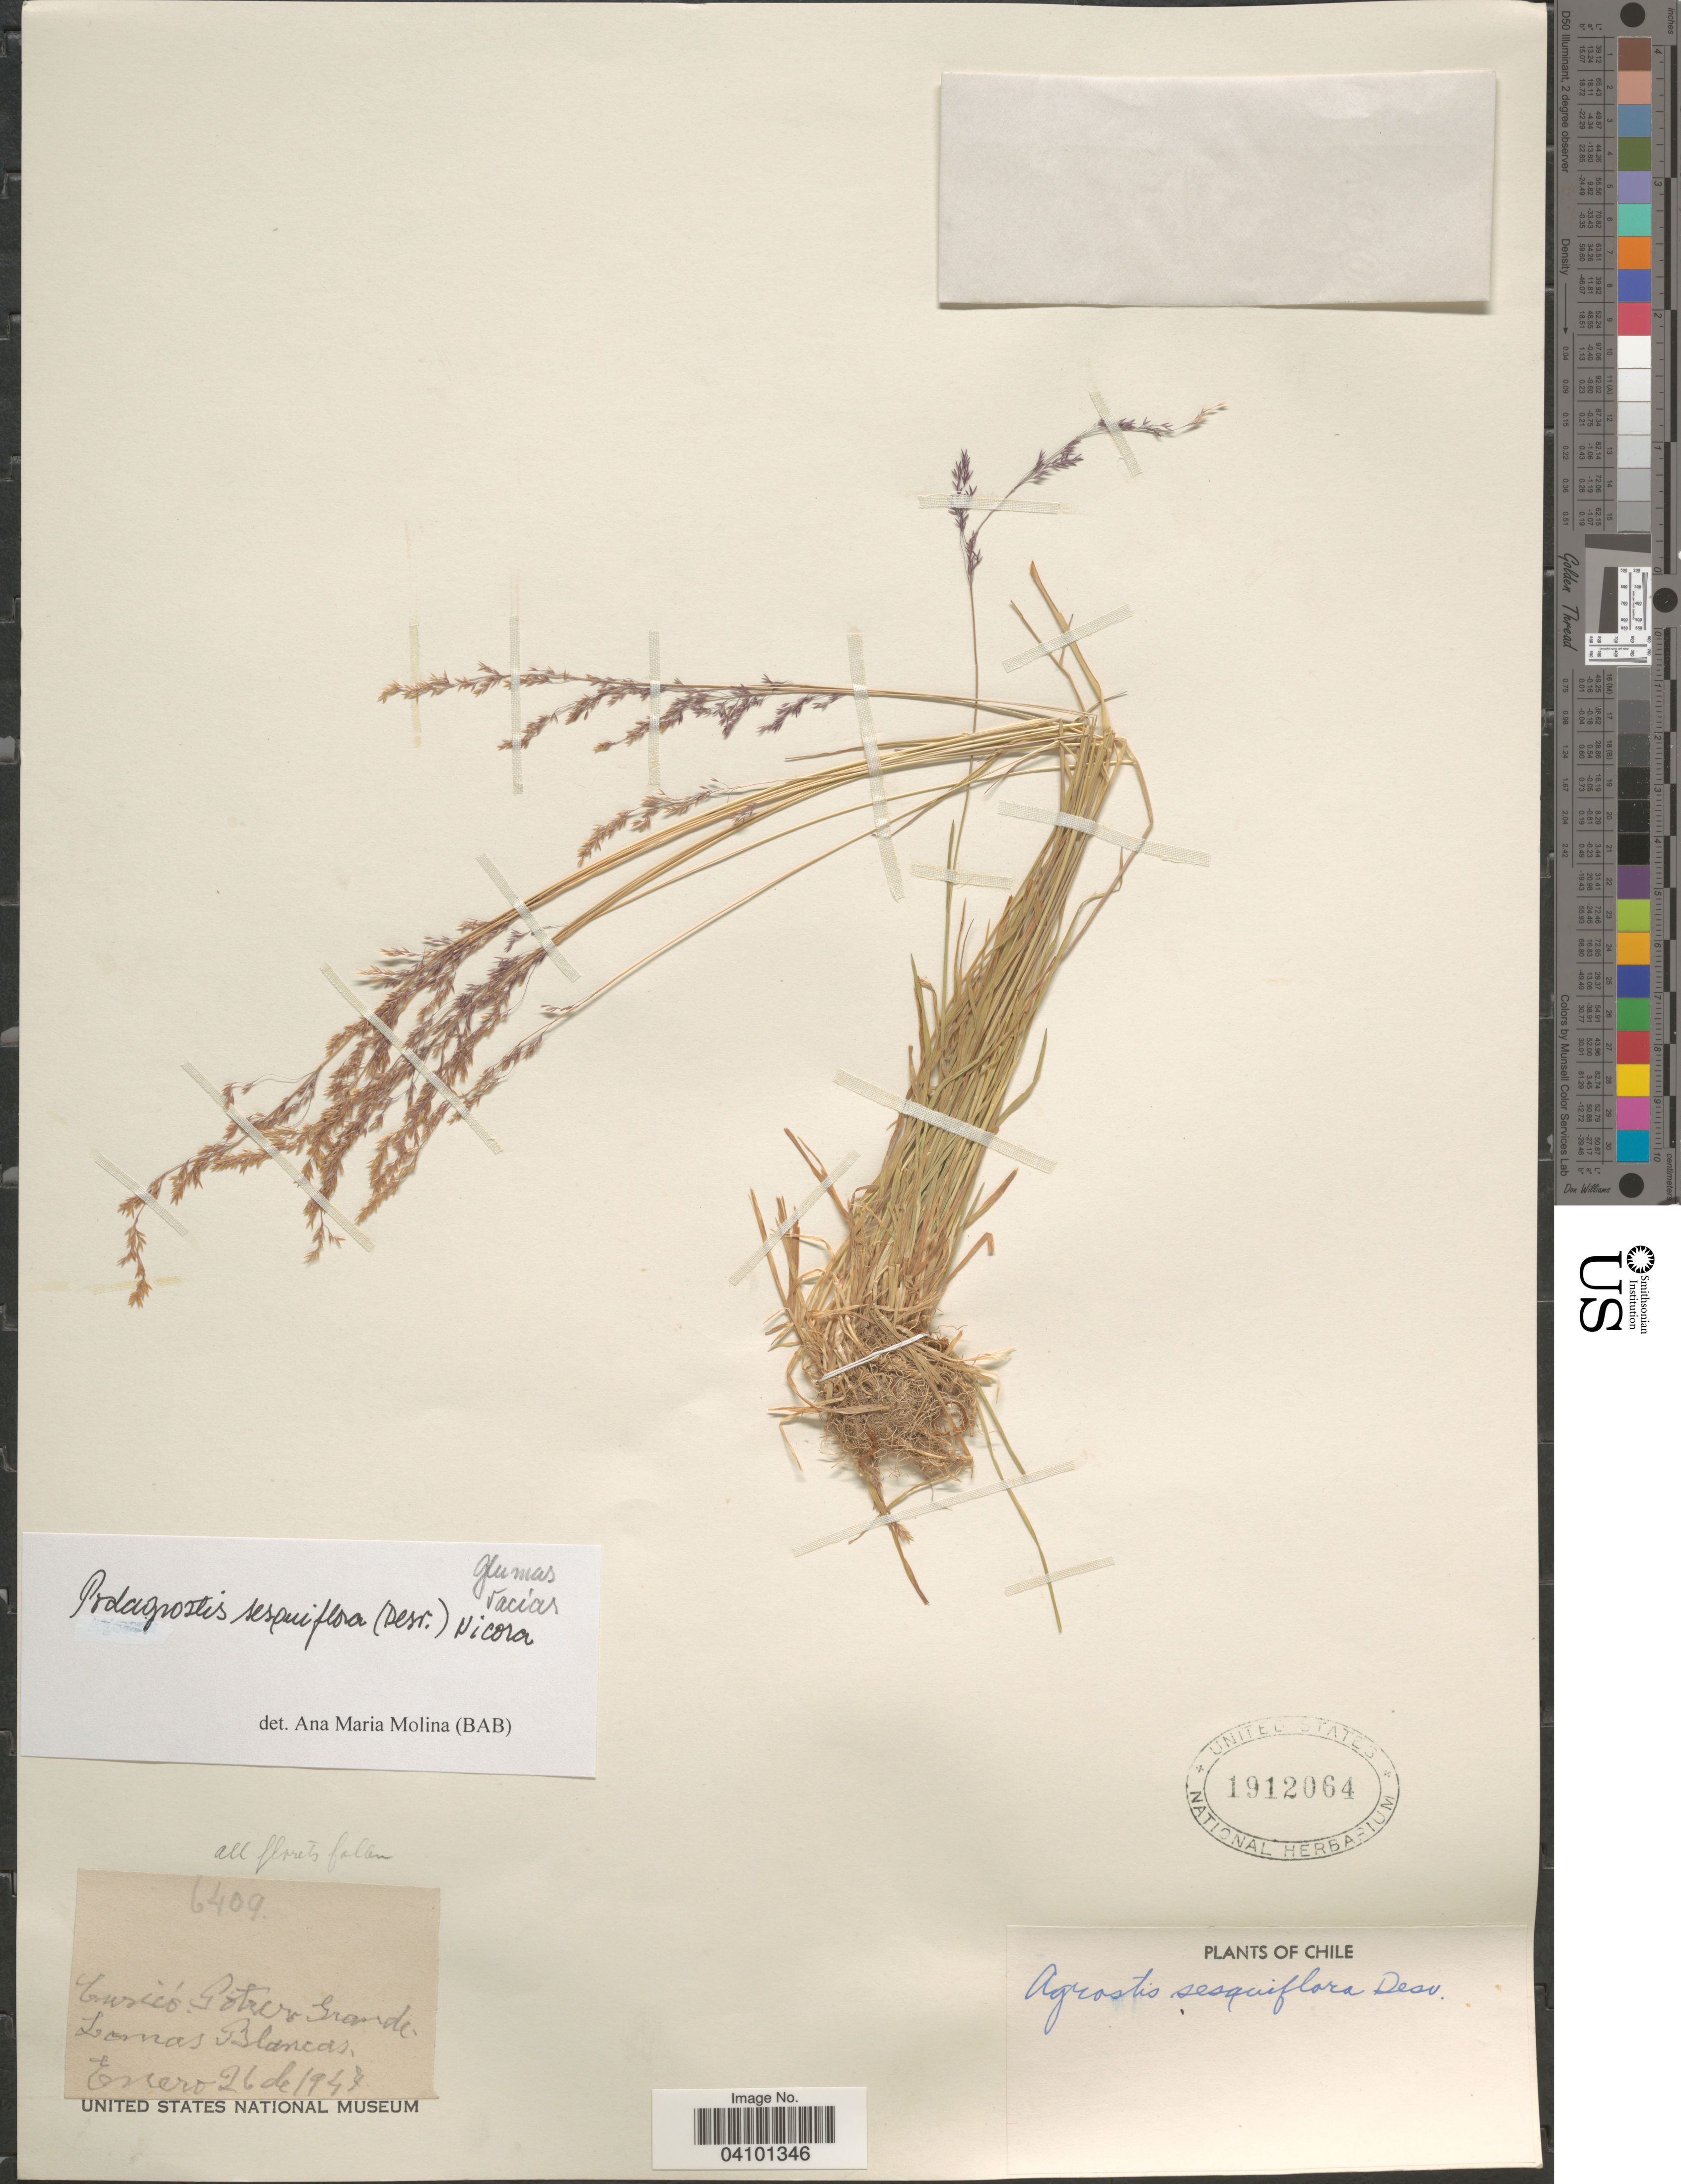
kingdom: Plantae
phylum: Tracheophyta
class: Liliopsida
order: Poales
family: Poaceae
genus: Podagrostis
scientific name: Podagrostis sesquiflora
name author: (É. Desv.) Parodi ex Nicora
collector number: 6409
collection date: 1947-01-26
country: Chile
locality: Curicó. Potrero Grande. Lomas Blancas.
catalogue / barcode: US 1912064